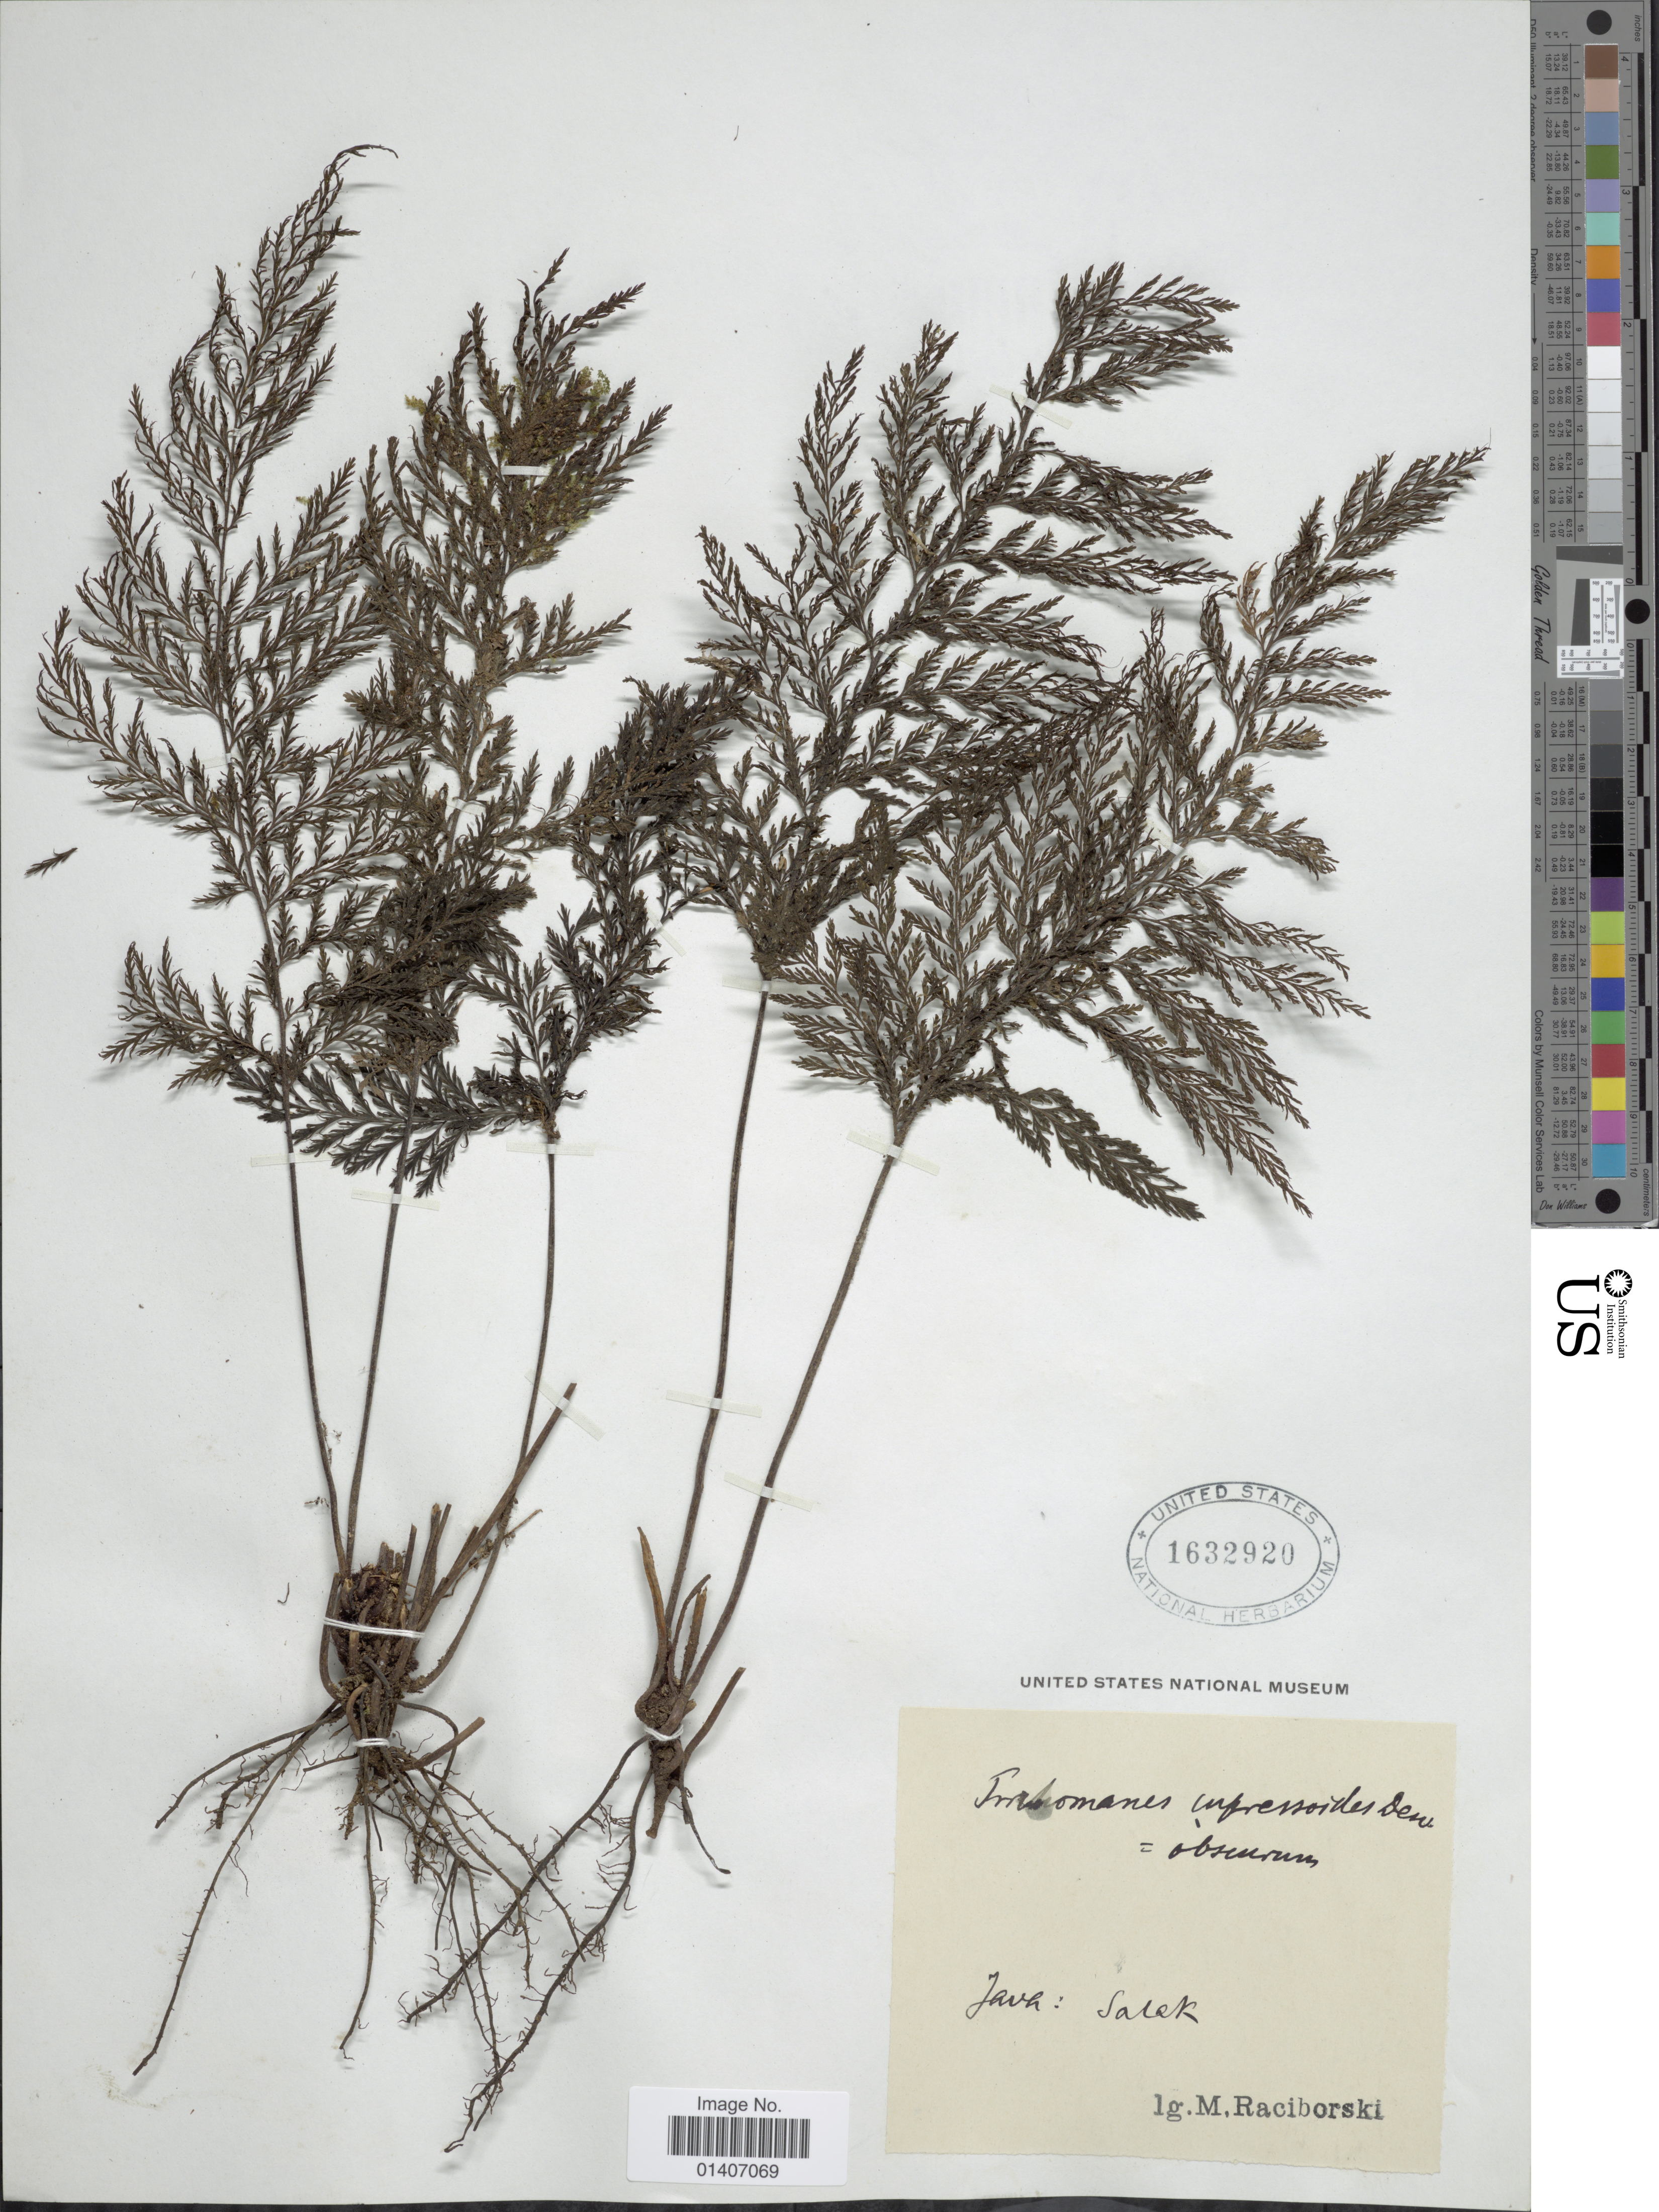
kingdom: Plantae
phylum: Tracheophyta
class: Polypodiopsida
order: Hymenophyllales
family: Hymenophyllaceae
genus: Abrodictyum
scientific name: Abrodictyum obscurum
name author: (Blume) Ebihara & K. Iwats.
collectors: M. Raciborski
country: Indonesia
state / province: Java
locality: Java: Salak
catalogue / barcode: US 1632920